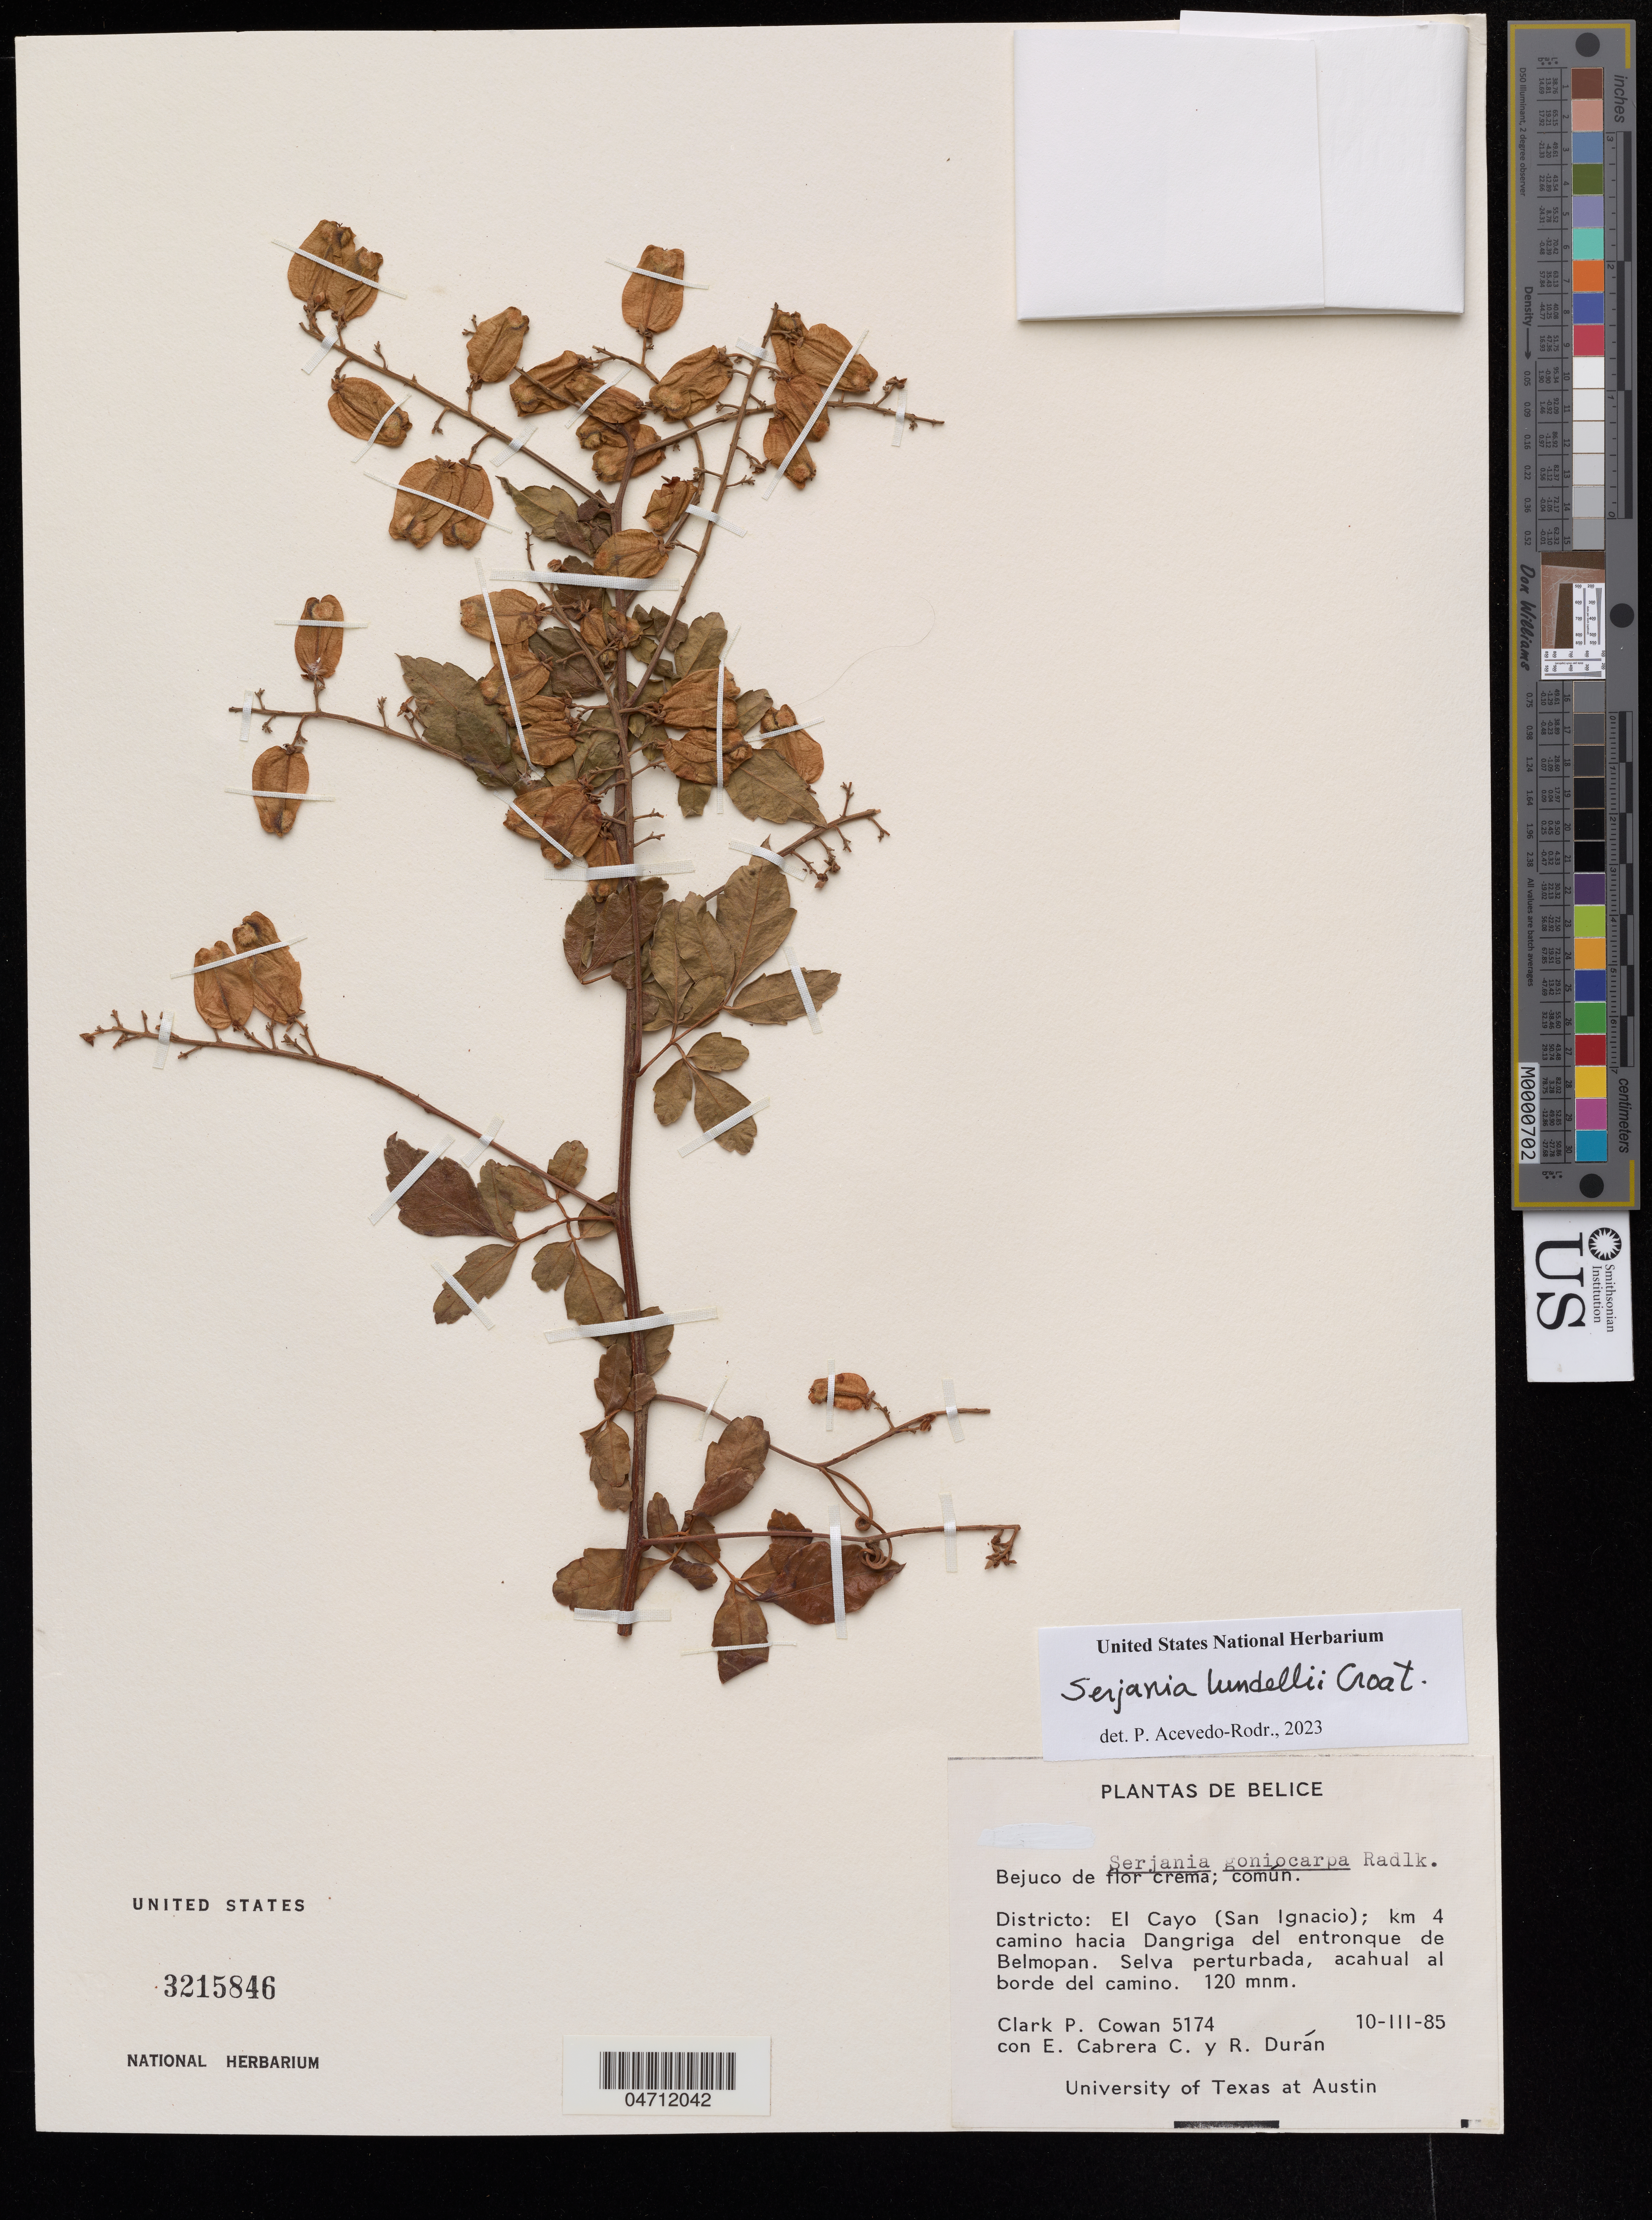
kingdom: Plantae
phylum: Tracheophyta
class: Magnoliopsida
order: Sapindales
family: Sapindaceae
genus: Serjania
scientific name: Serjania lundellii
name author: Croat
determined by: Acevedo-Rodriguez, P., (US), Smithsonian Institution - National Museum of Natural History (UNITED STATES)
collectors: C. P. Cowan, E. Cabrera & R. Durán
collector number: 5174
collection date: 1985-03-10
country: Belize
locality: El Cayo (San Ignacio); km 4 camino hacia Dangriga del entronque de Balmopan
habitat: Selva pertubada, acahual al borde del camino.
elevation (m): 120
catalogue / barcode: US 3215846